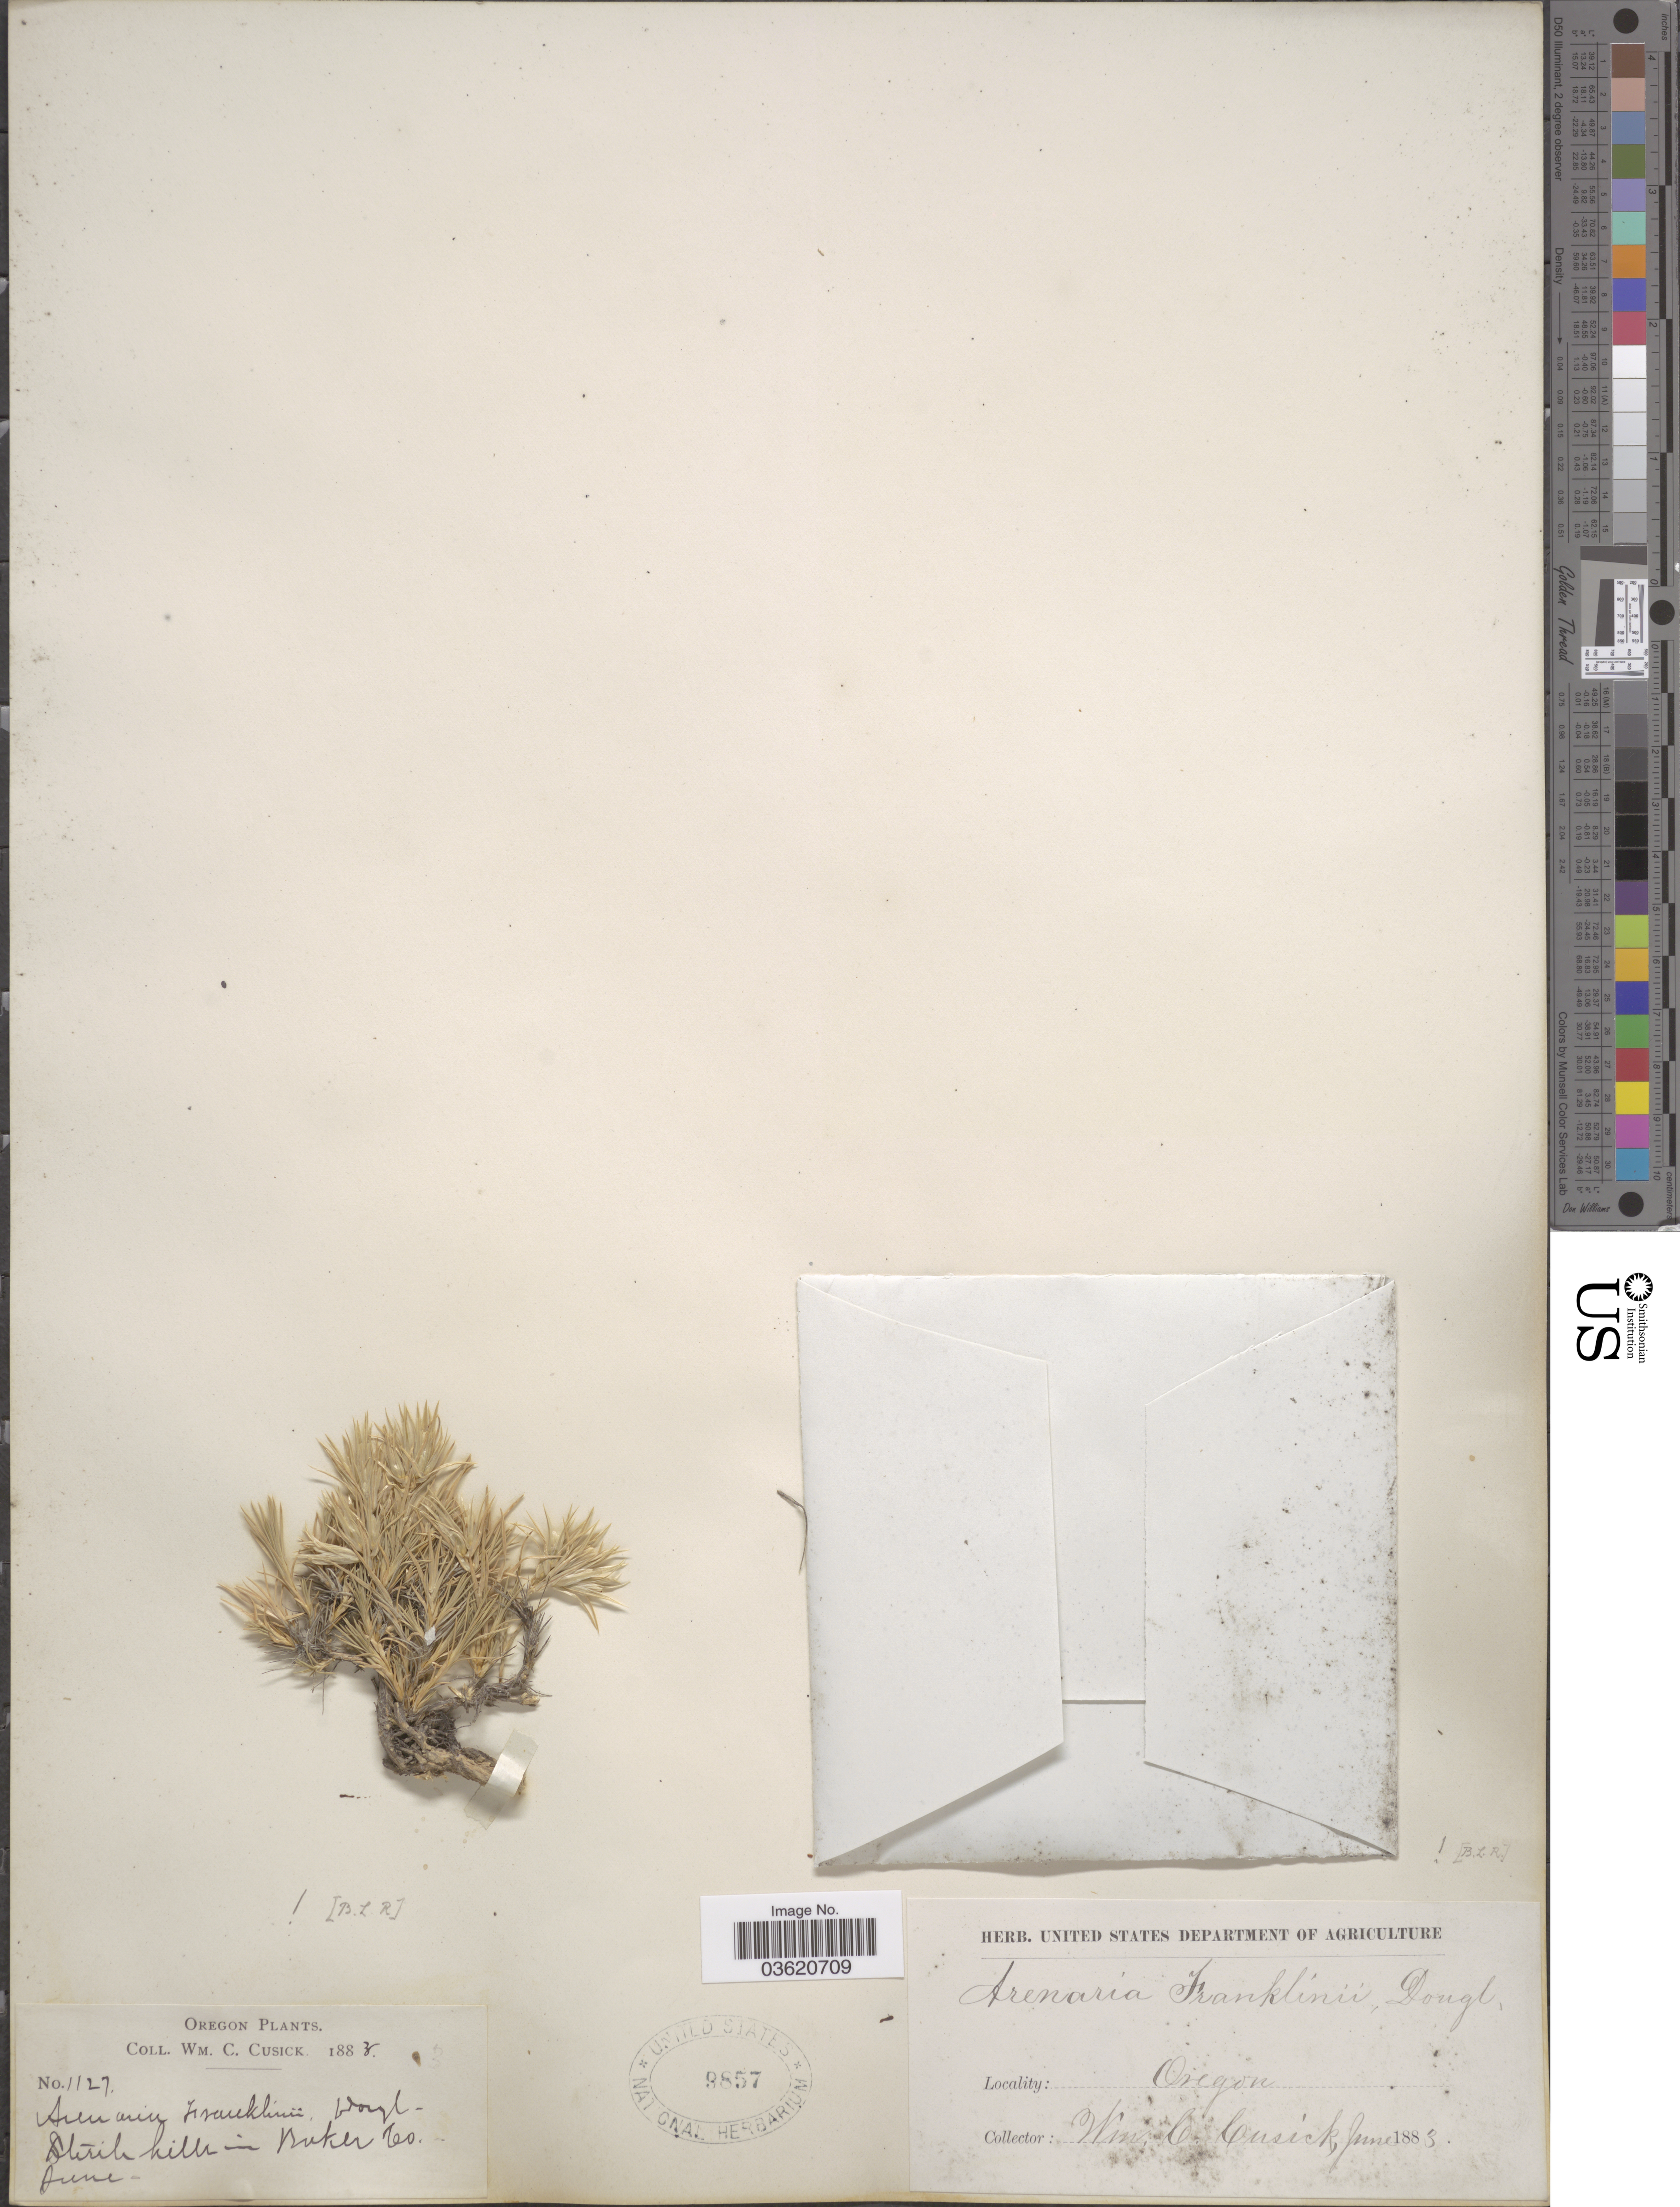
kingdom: Plantae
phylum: Tracheophyta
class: Magnoliopsida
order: Caryophyllales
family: Caryophyllaceae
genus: Eremogone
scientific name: Eremogone franklinii var. franklinii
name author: (Douglas ex Hook.) R.L. Hartm. & Rabeler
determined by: Strong, Mark T., (BOT), Smithsonian Institution - National Museum of Natural History (UNITED STATES)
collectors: W. C. Cusick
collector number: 1127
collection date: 1883-06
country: United States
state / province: Oregon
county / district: Baker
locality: Baker Co.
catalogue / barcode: US 9857